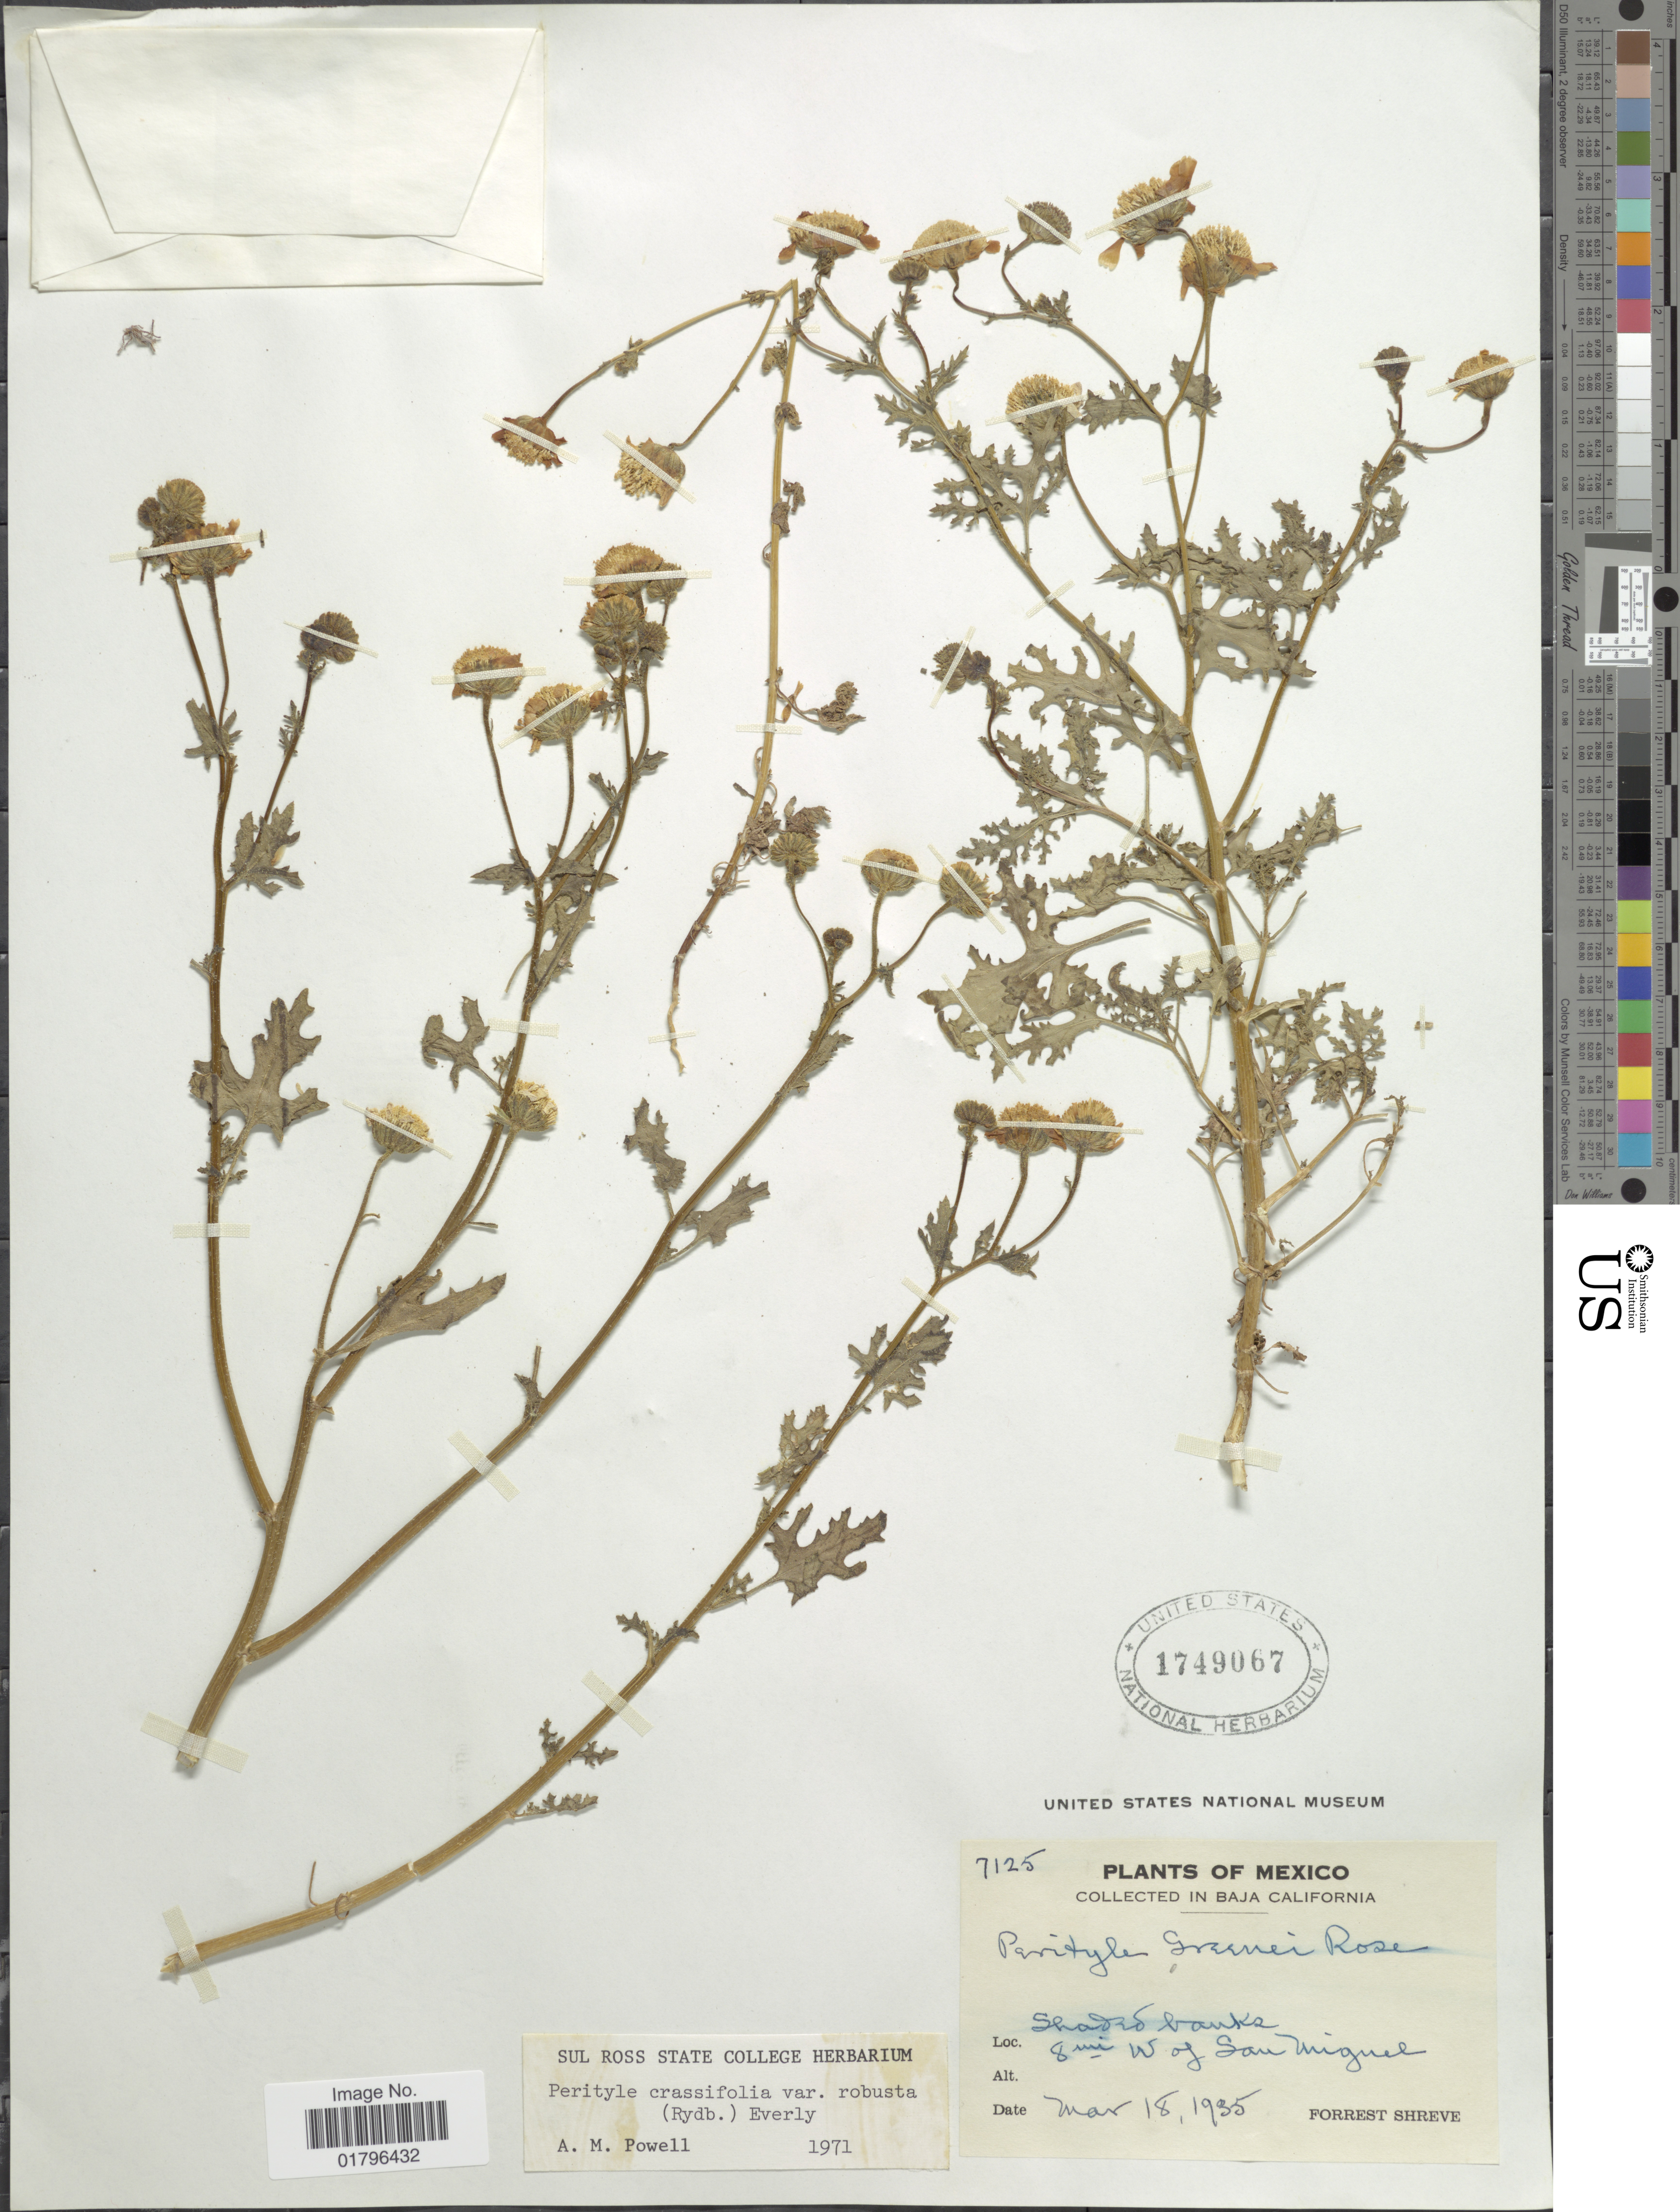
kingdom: Plantae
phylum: Tracheophyta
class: Magnoliopsida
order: Asterales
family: Asteraceae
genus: Perityle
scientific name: Perityle crassifolia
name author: Brandegee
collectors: F. Shreve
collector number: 7125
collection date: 1935-03-18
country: Mexico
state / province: Baja California Sur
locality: Shaded banks, 8 mi W of San Miguel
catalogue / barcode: US 1749067